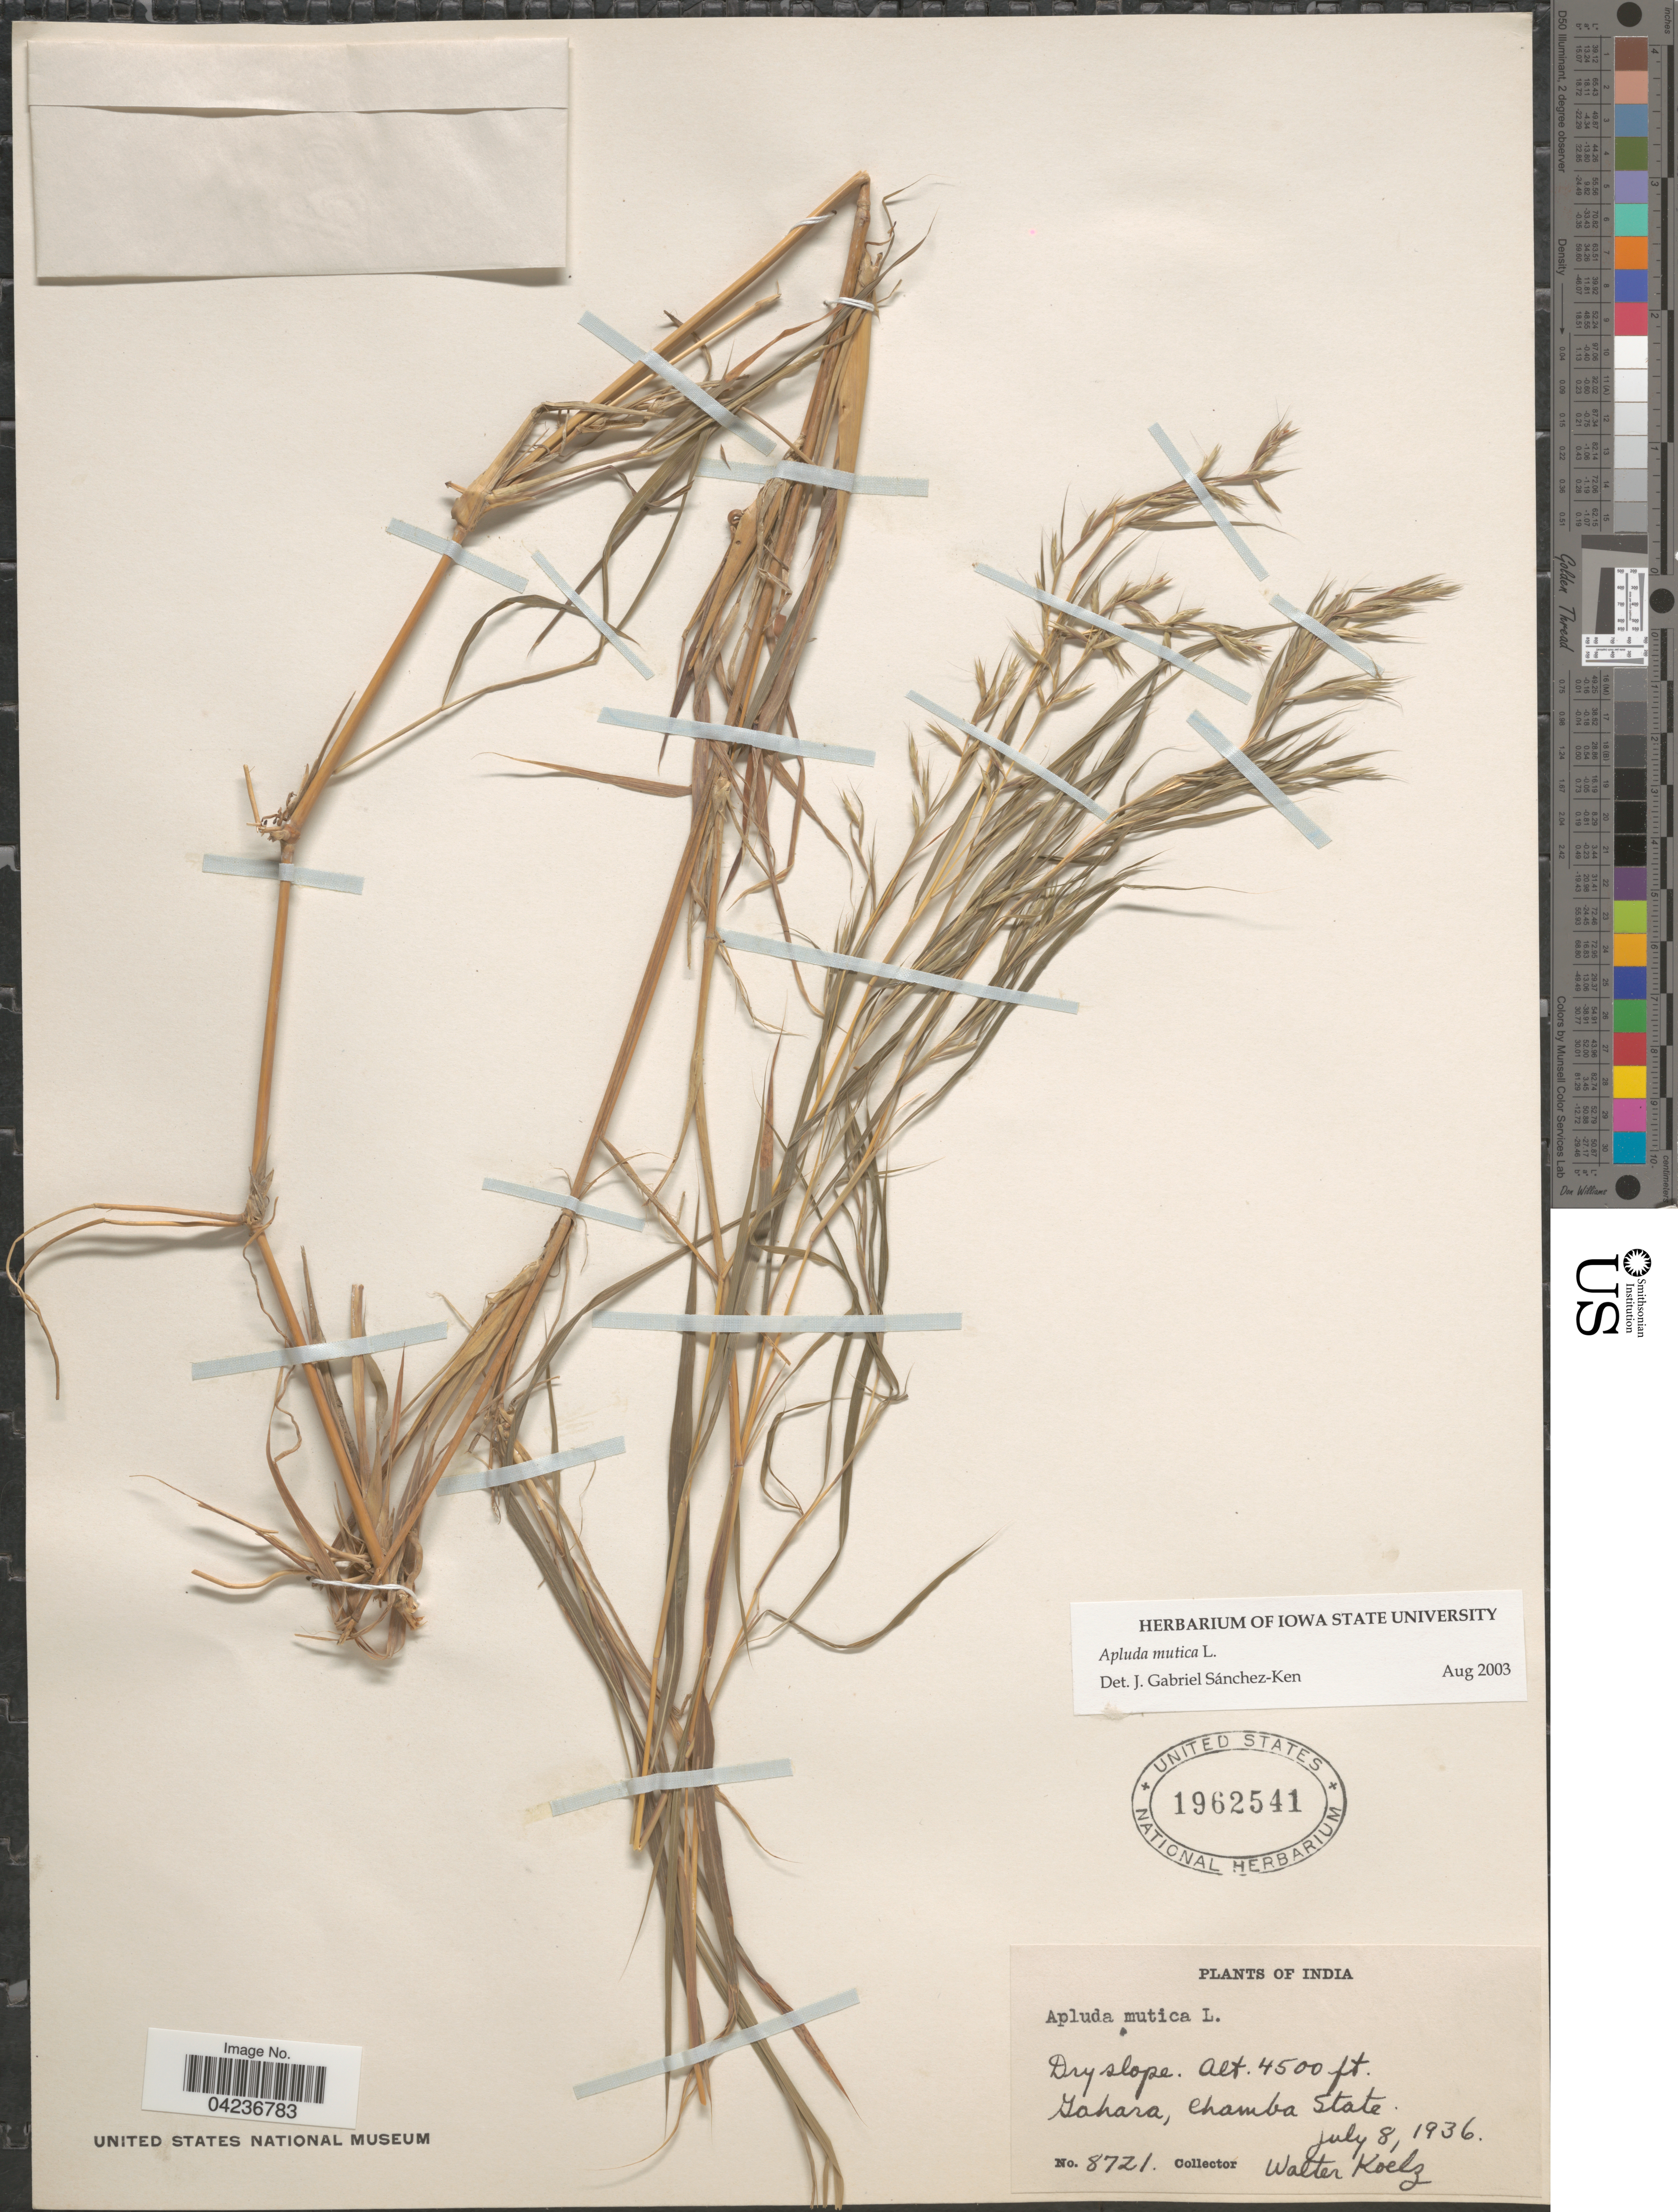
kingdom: Plantae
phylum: Tracheophyta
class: Liliopsida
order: Poales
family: Poaceae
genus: Apluda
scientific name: Apluda mutica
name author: L.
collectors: W. N. Koelz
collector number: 8721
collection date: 1936-07-08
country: India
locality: Dry slope. Sahara, Chamba State.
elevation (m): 1372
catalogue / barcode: US 1962541